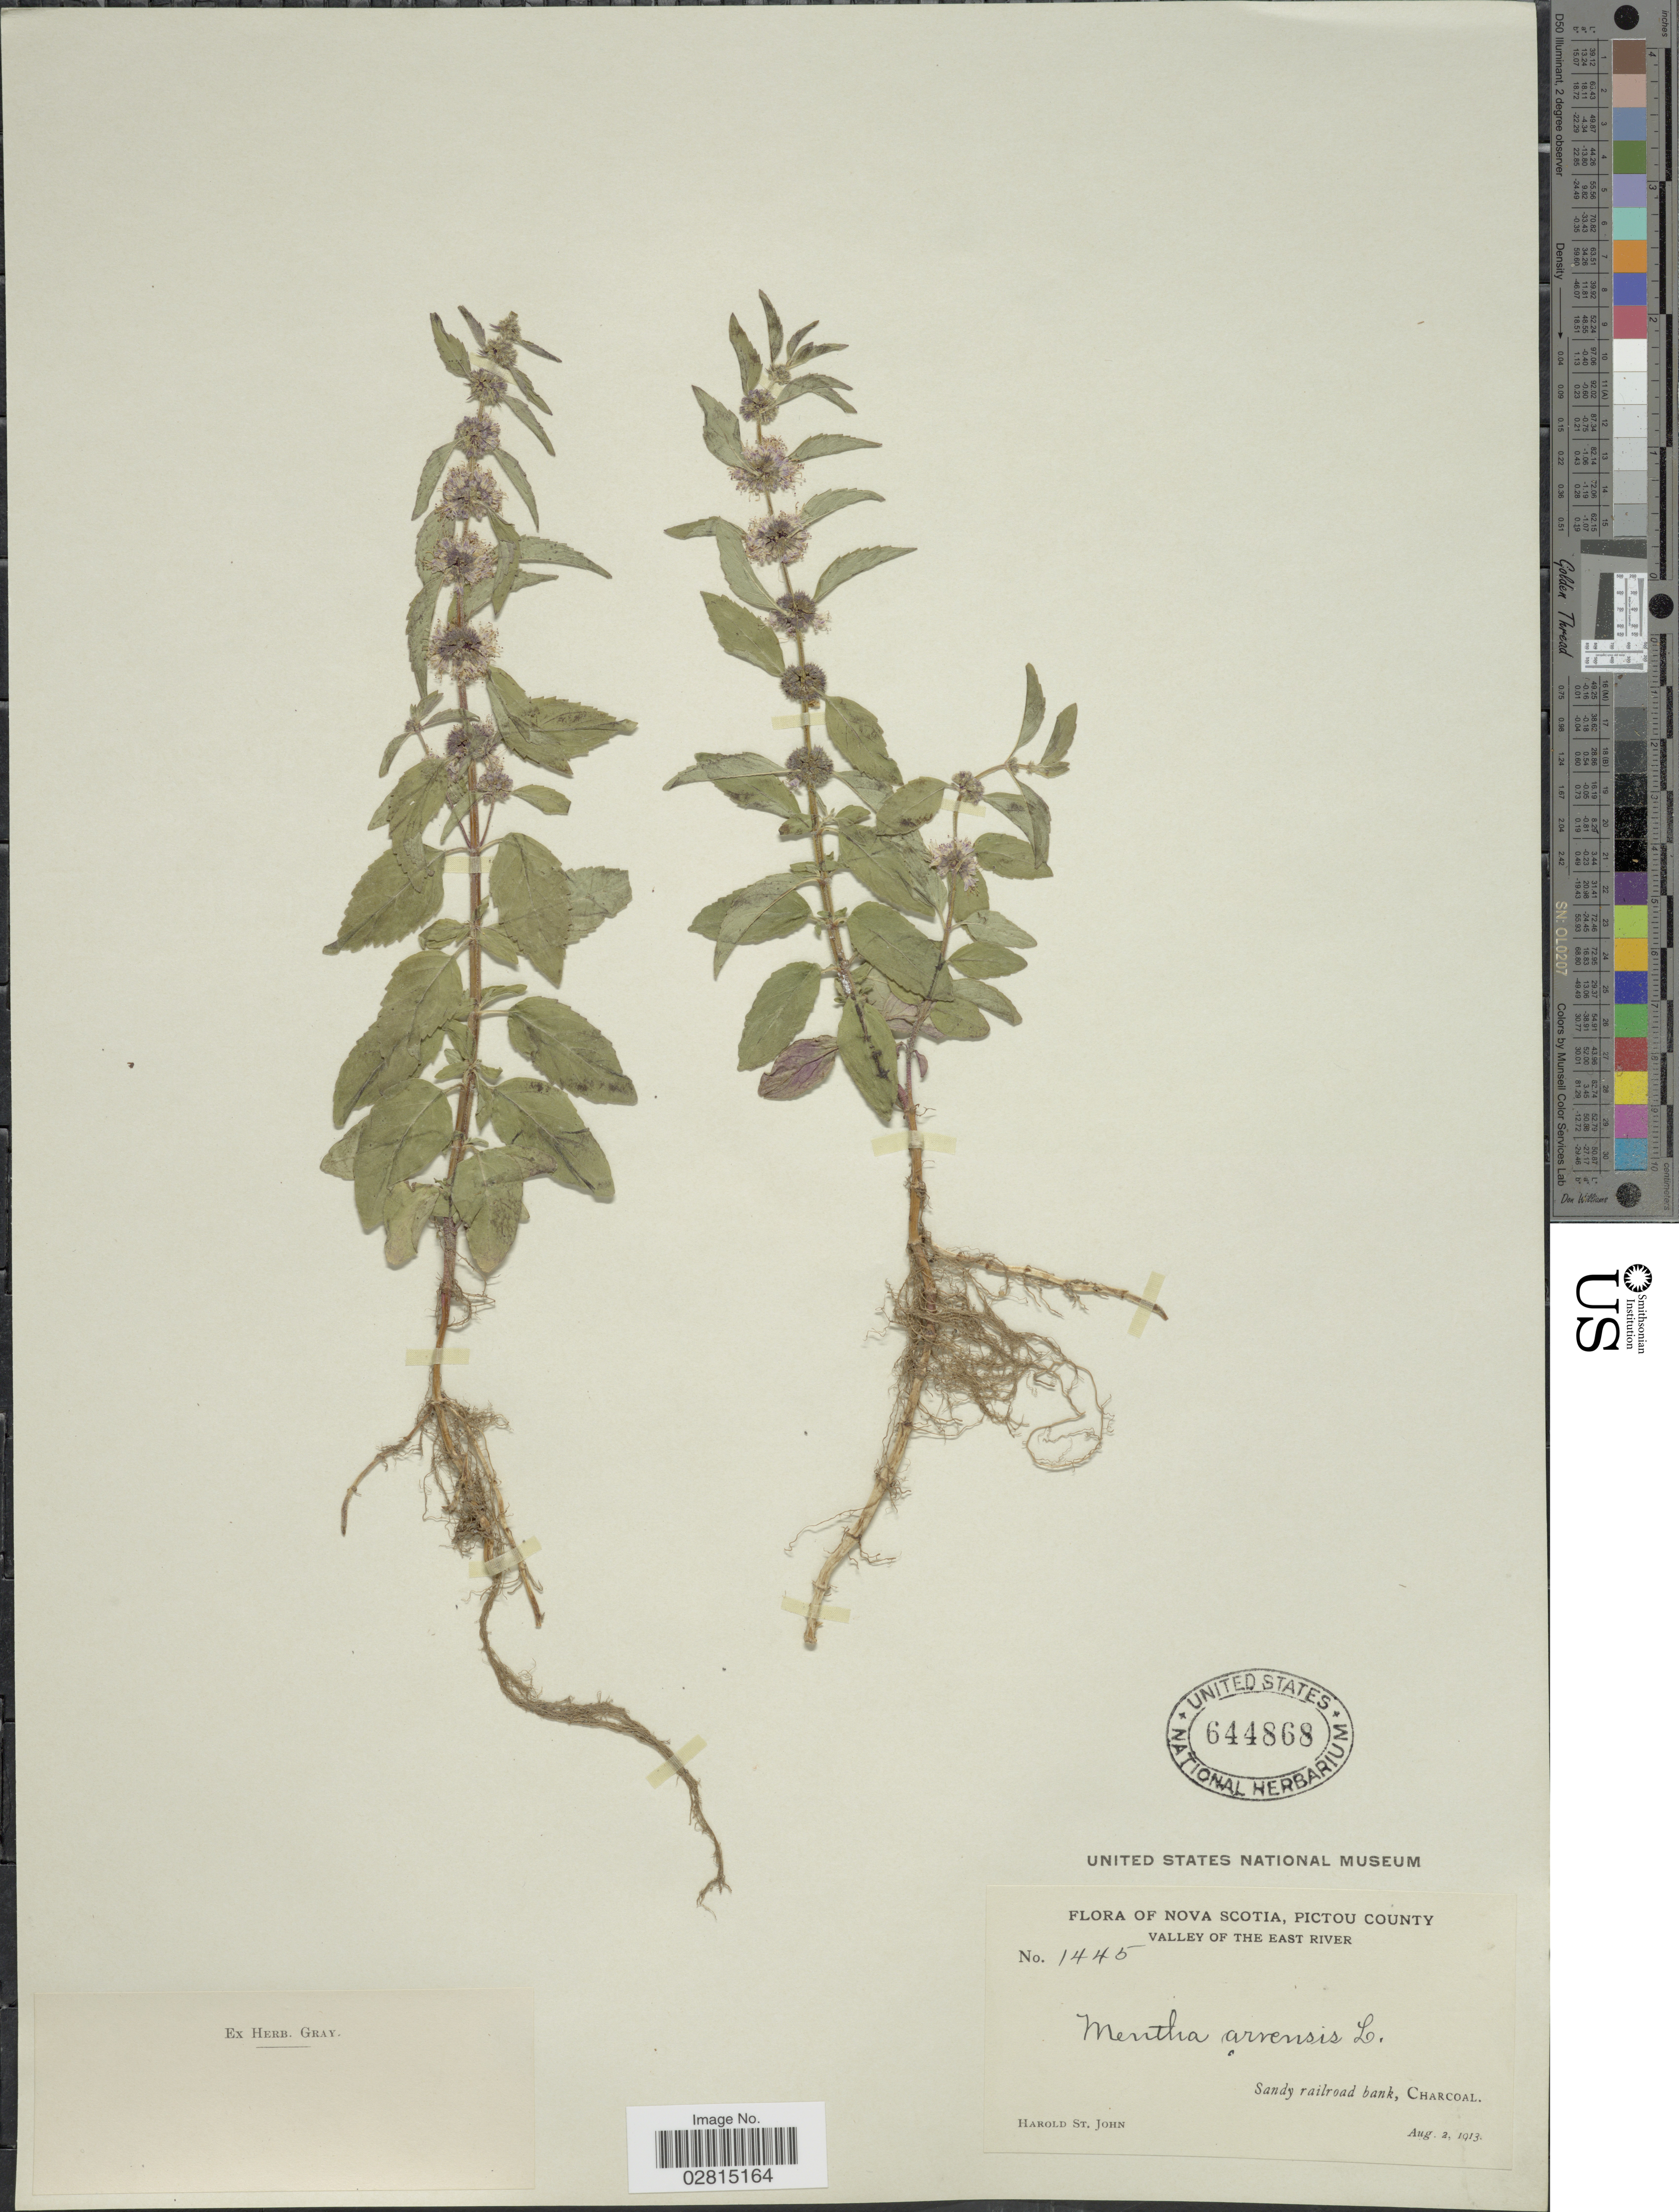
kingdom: Plantae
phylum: Tracheophyta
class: Magnoliopsida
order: Lamiales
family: Lamiaceae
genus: Mentha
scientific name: Mentha arvensis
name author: L.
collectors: H. St. John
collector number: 1445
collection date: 1913-08-02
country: Canada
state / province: Nova Scotia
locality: Pictou County, Valley of the East River, Charcoal.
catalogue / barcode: US 644868